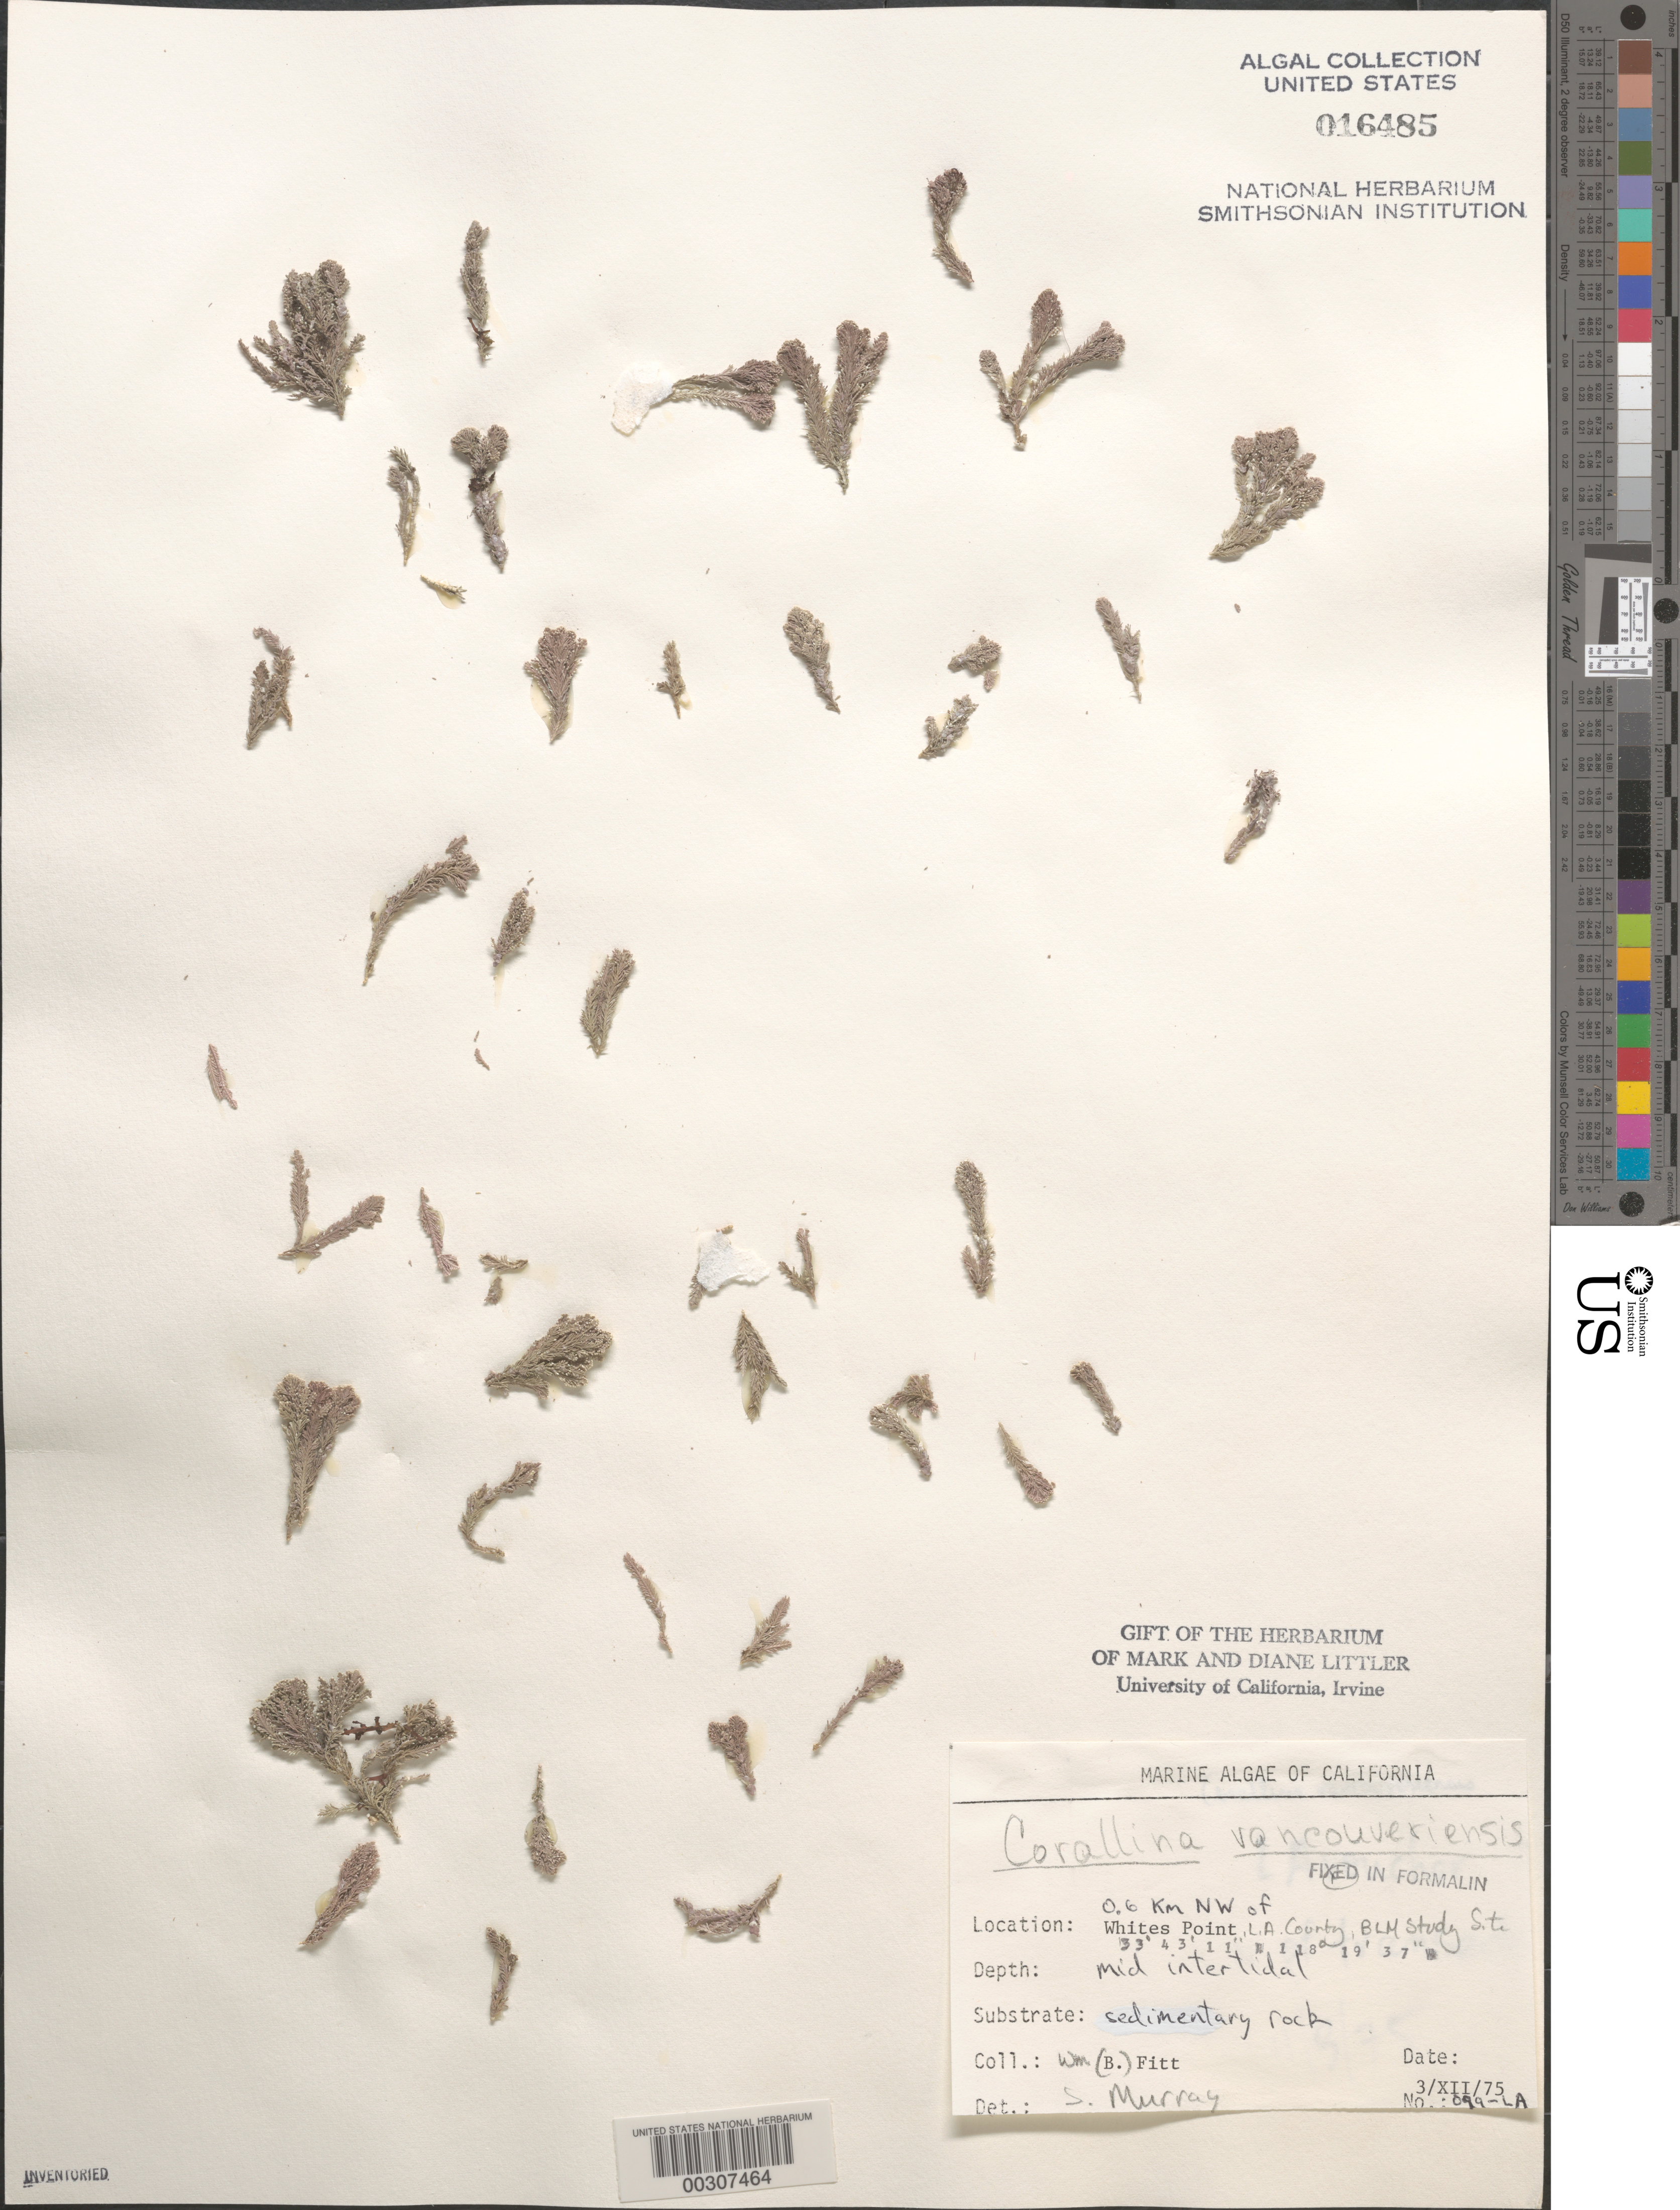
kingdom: Plantae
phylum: Rhodophyta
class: Florideophyceae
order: Corallinales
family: Corallinaceae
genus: Corallina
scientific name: Corallina vancouveriensis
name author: Yendo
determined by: Murray, S. N.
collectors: W. Fitt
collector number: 099-LA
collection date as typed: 03 Dec 1975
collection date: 1975-12-03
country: United States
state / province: California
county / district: Los Angeles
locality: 0.6 km northwest of Whites Point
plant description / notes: BLM-SOCALBIGHT Rocky Intertidal Survey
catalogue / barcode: US 16485